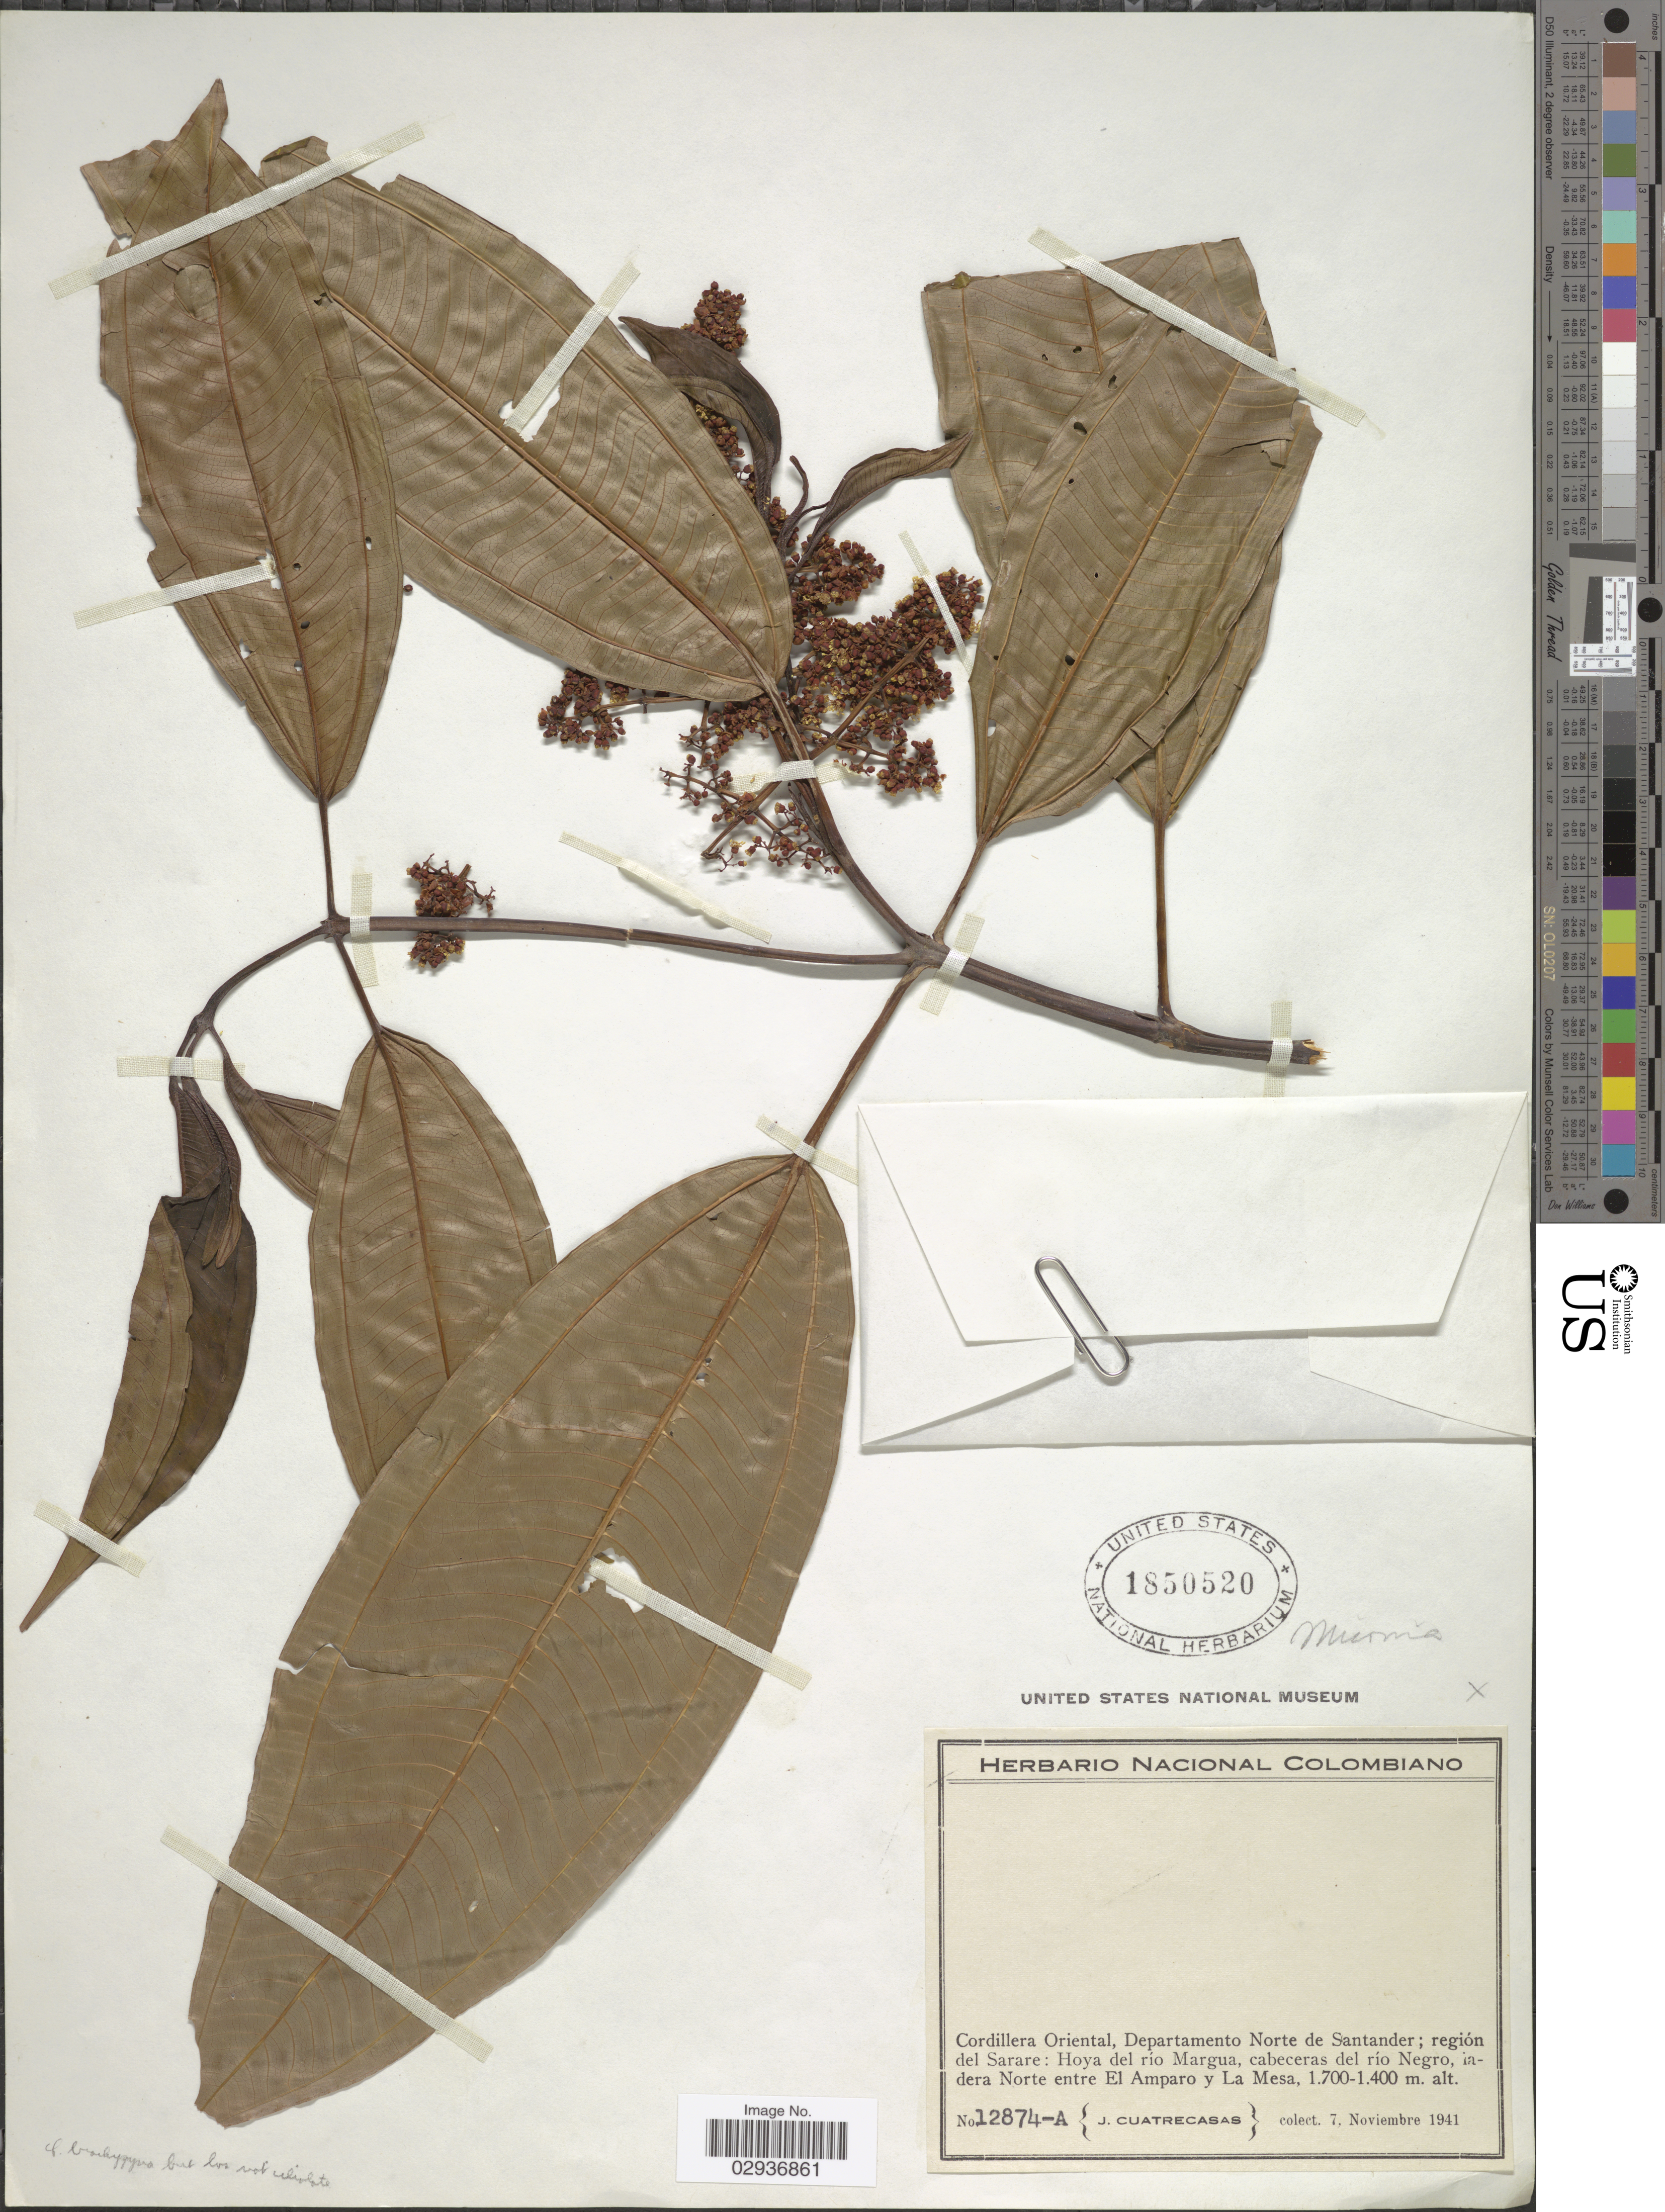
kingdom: Plantae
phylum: Tracheophyta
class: Magnoliopsida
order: Myrtales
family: Melastomataceae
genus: Miconia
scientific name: Miconia brachygyna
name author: Gleason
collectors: J. Cuatrecasas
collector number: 12874-A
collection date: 1941-11-07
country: Colombia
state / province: Norte de Santander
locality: Cordillera Oriental, Departamento Norte de Santander; región del Sarare: Hoya del río Margua, cabeceras del río Negro, ladera Norte entre El Amparo y La Mesa.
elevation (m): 1400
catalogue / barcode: US 1850520